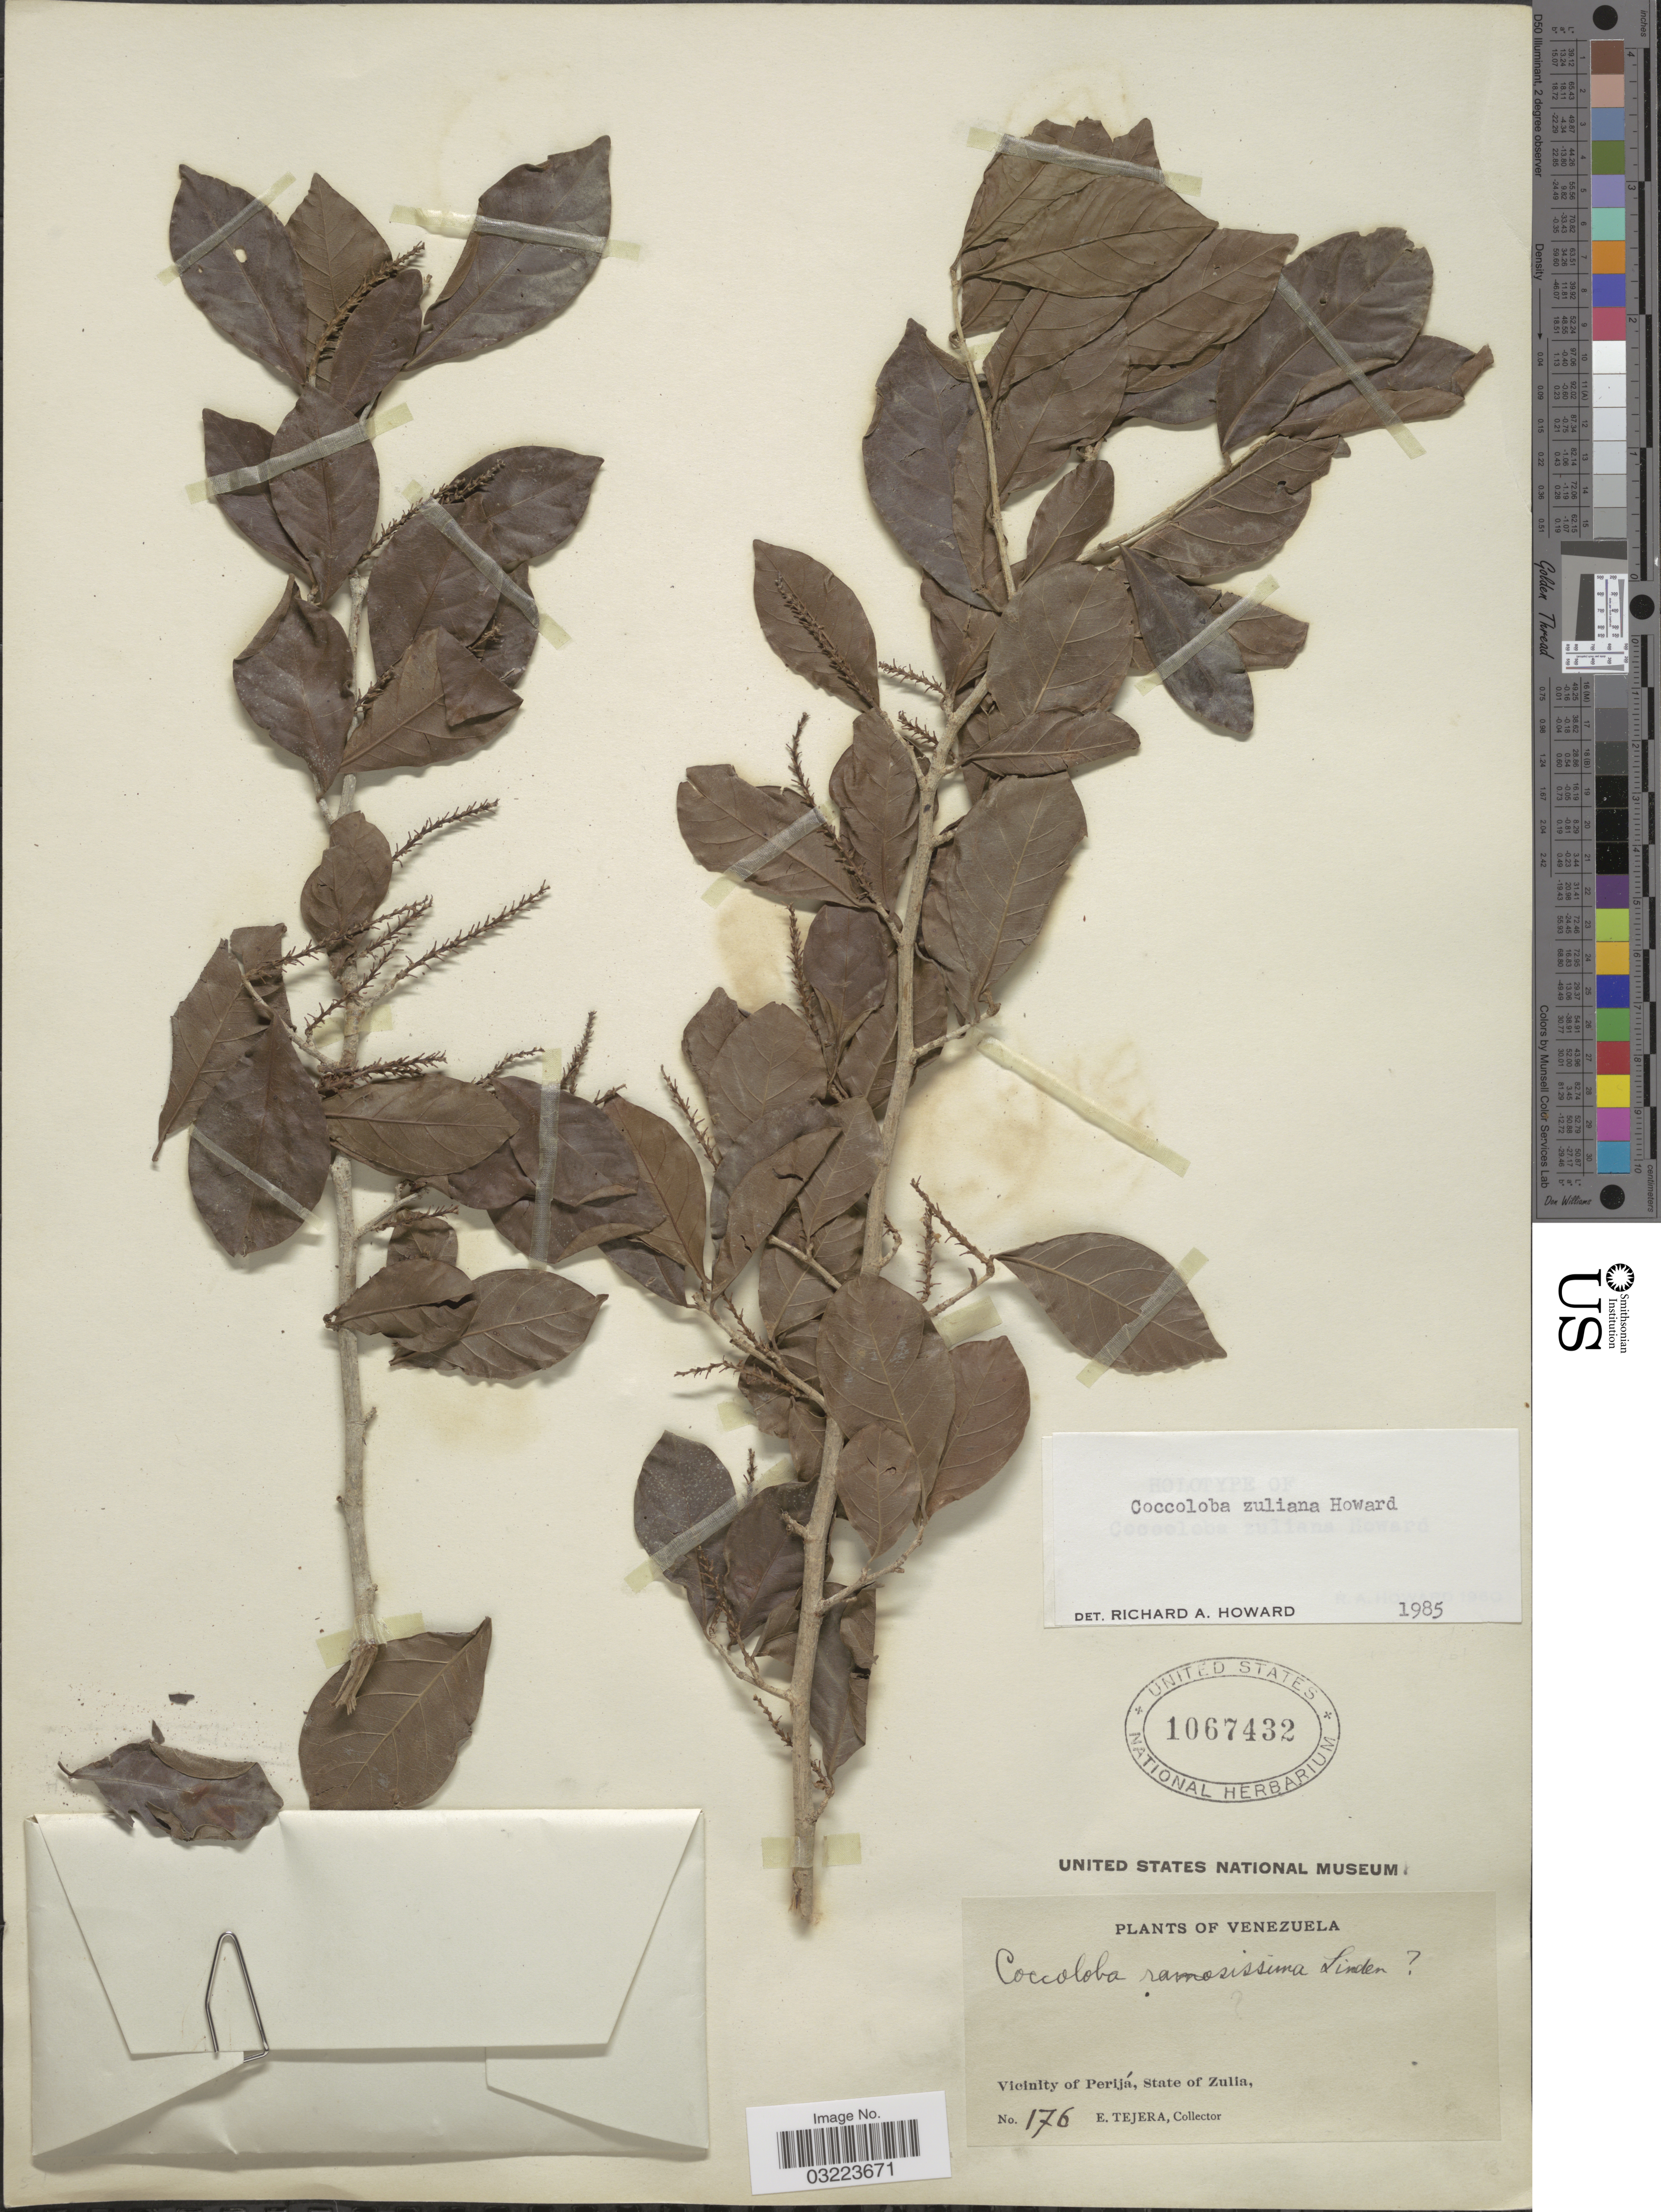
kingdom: Plantae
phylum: Tracheophyta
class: Magnoliopsida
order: Caryophyllales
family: Polygonaceae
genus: Coccoloba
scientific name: Coccoloba zuliana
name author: R.A. Howard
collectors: E. Tejera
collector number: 176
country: Venezuela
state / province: Zulia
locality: Vicinity of Perijá.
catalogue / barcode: US 1067432